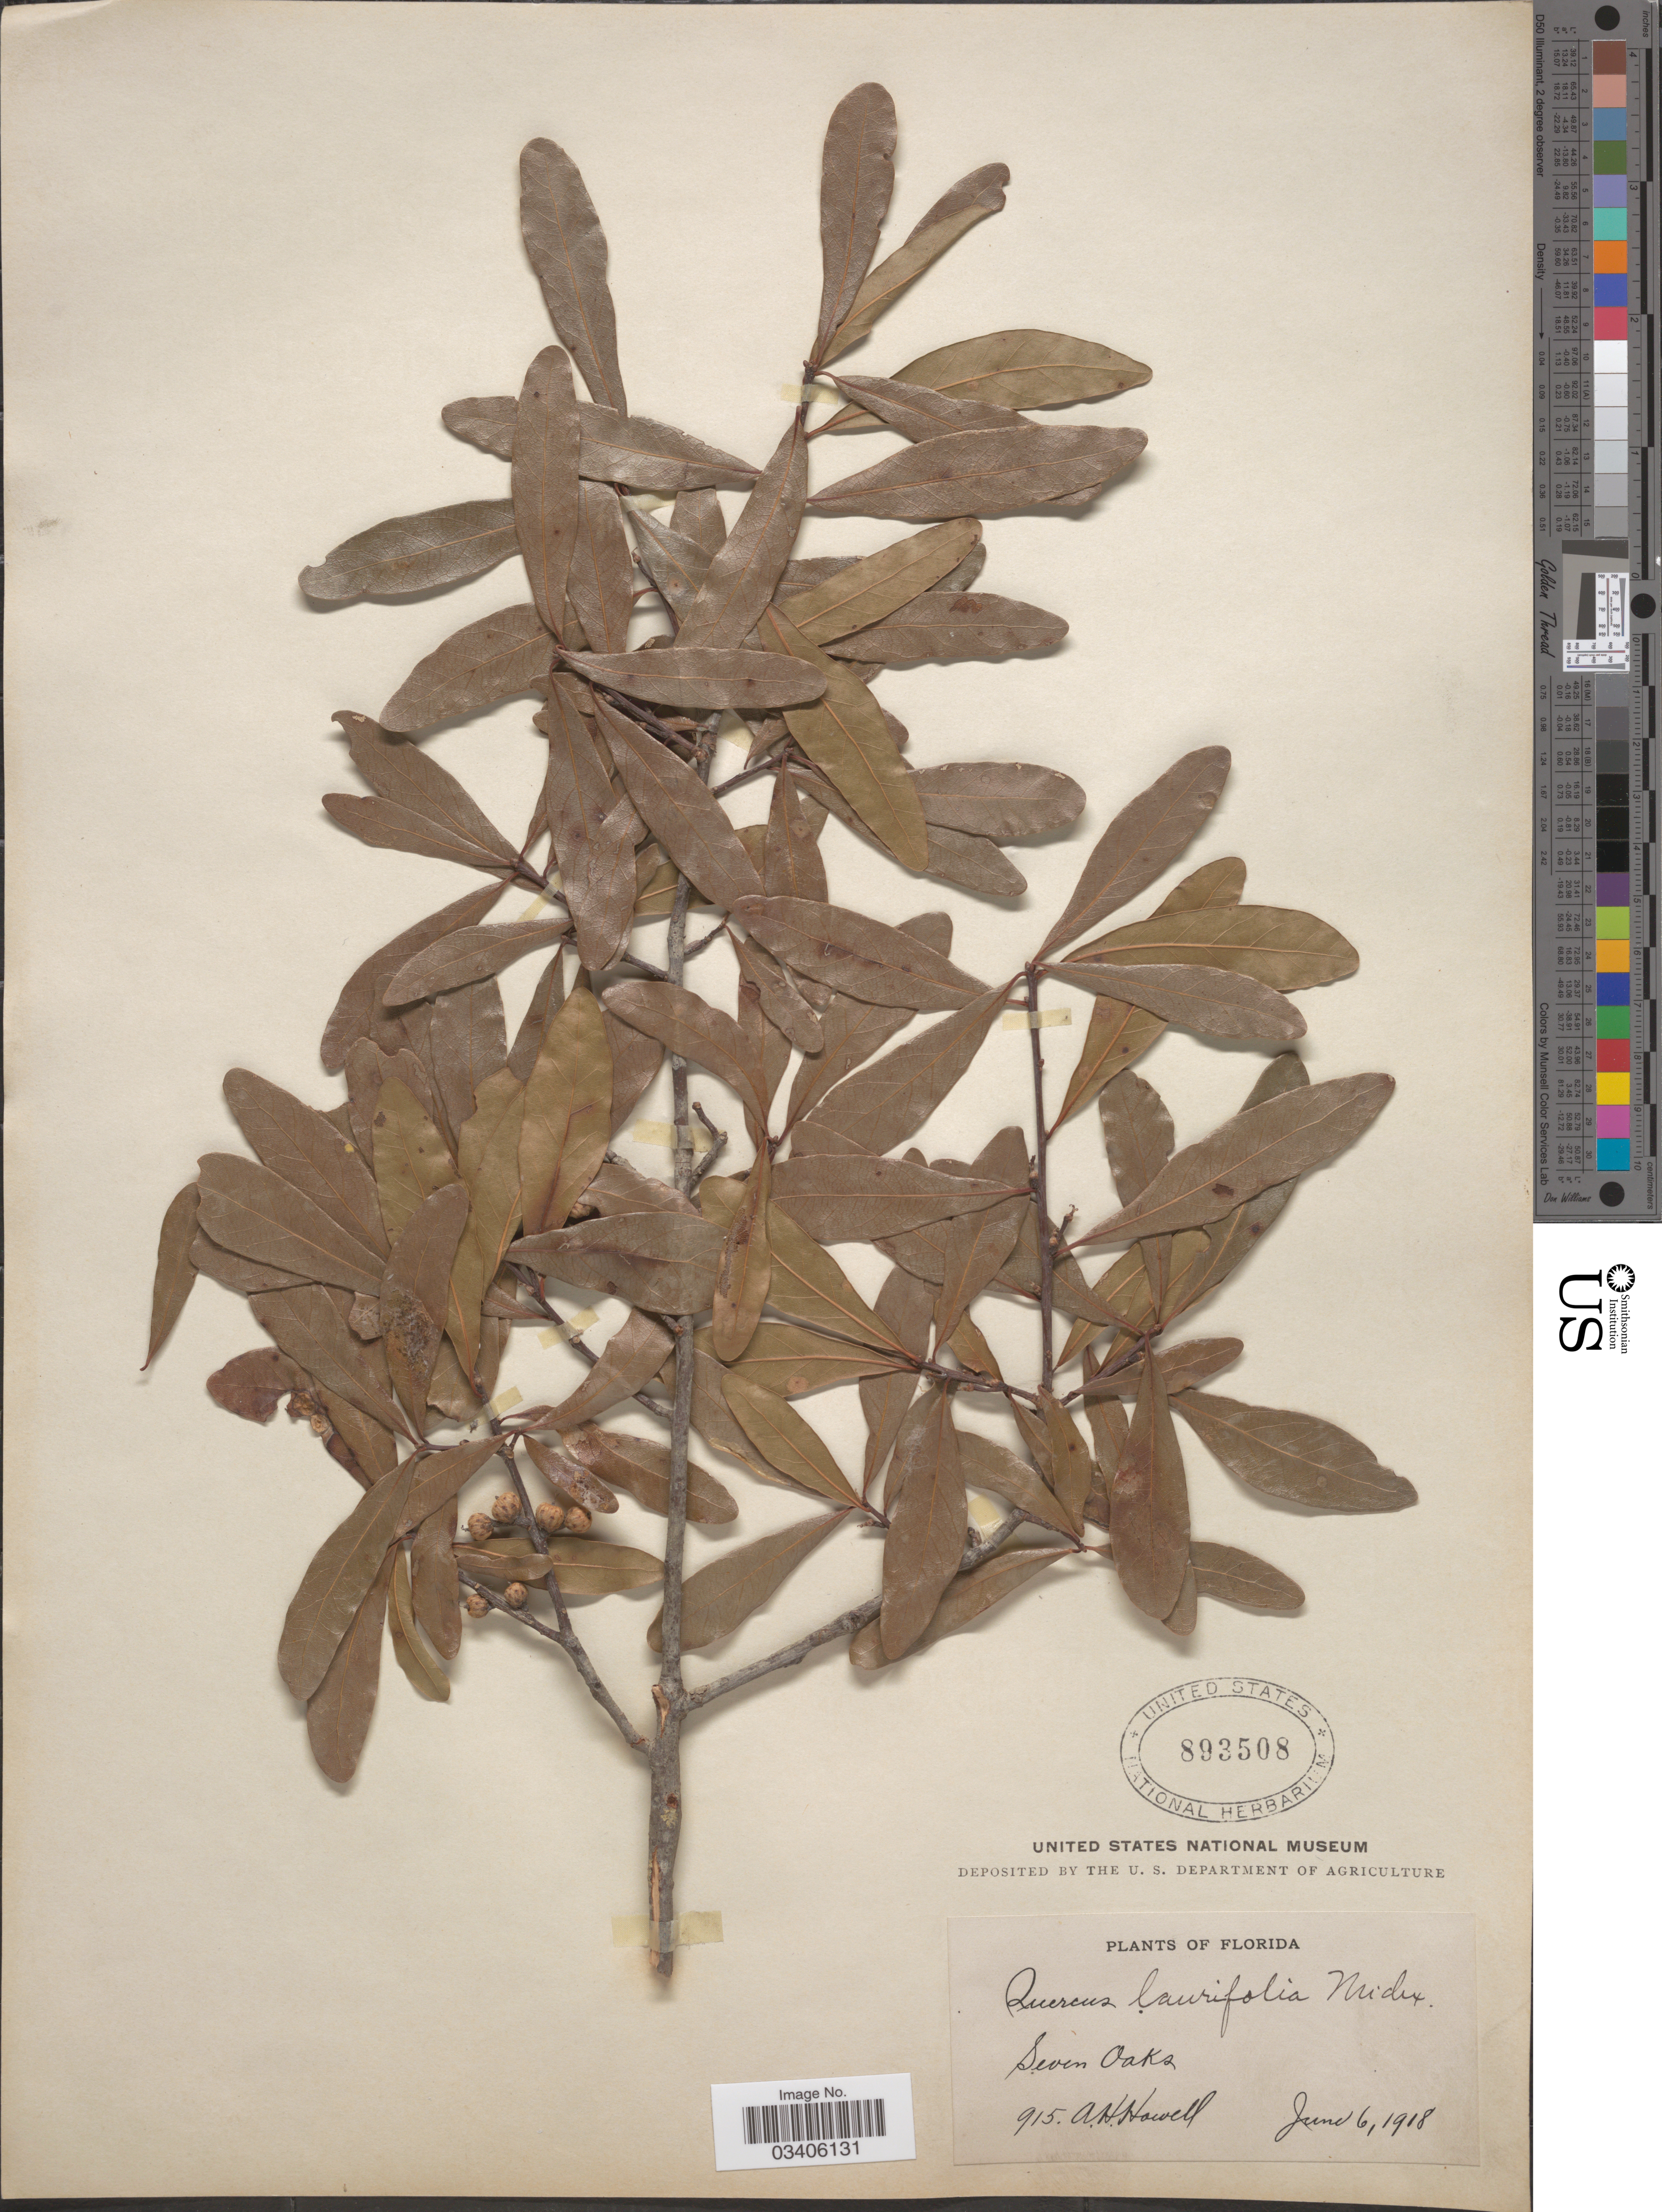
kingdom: Plantae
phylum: Tracheophyta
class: Magnoliopsida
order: Fagales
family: Fagaceae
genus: Quercus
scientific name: Quercus laurifolia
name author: Michx.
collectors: A. Howell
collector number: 915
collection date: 1918-06-06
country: United States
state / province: Florida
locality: Seven Oaks.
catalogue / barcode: US 893508